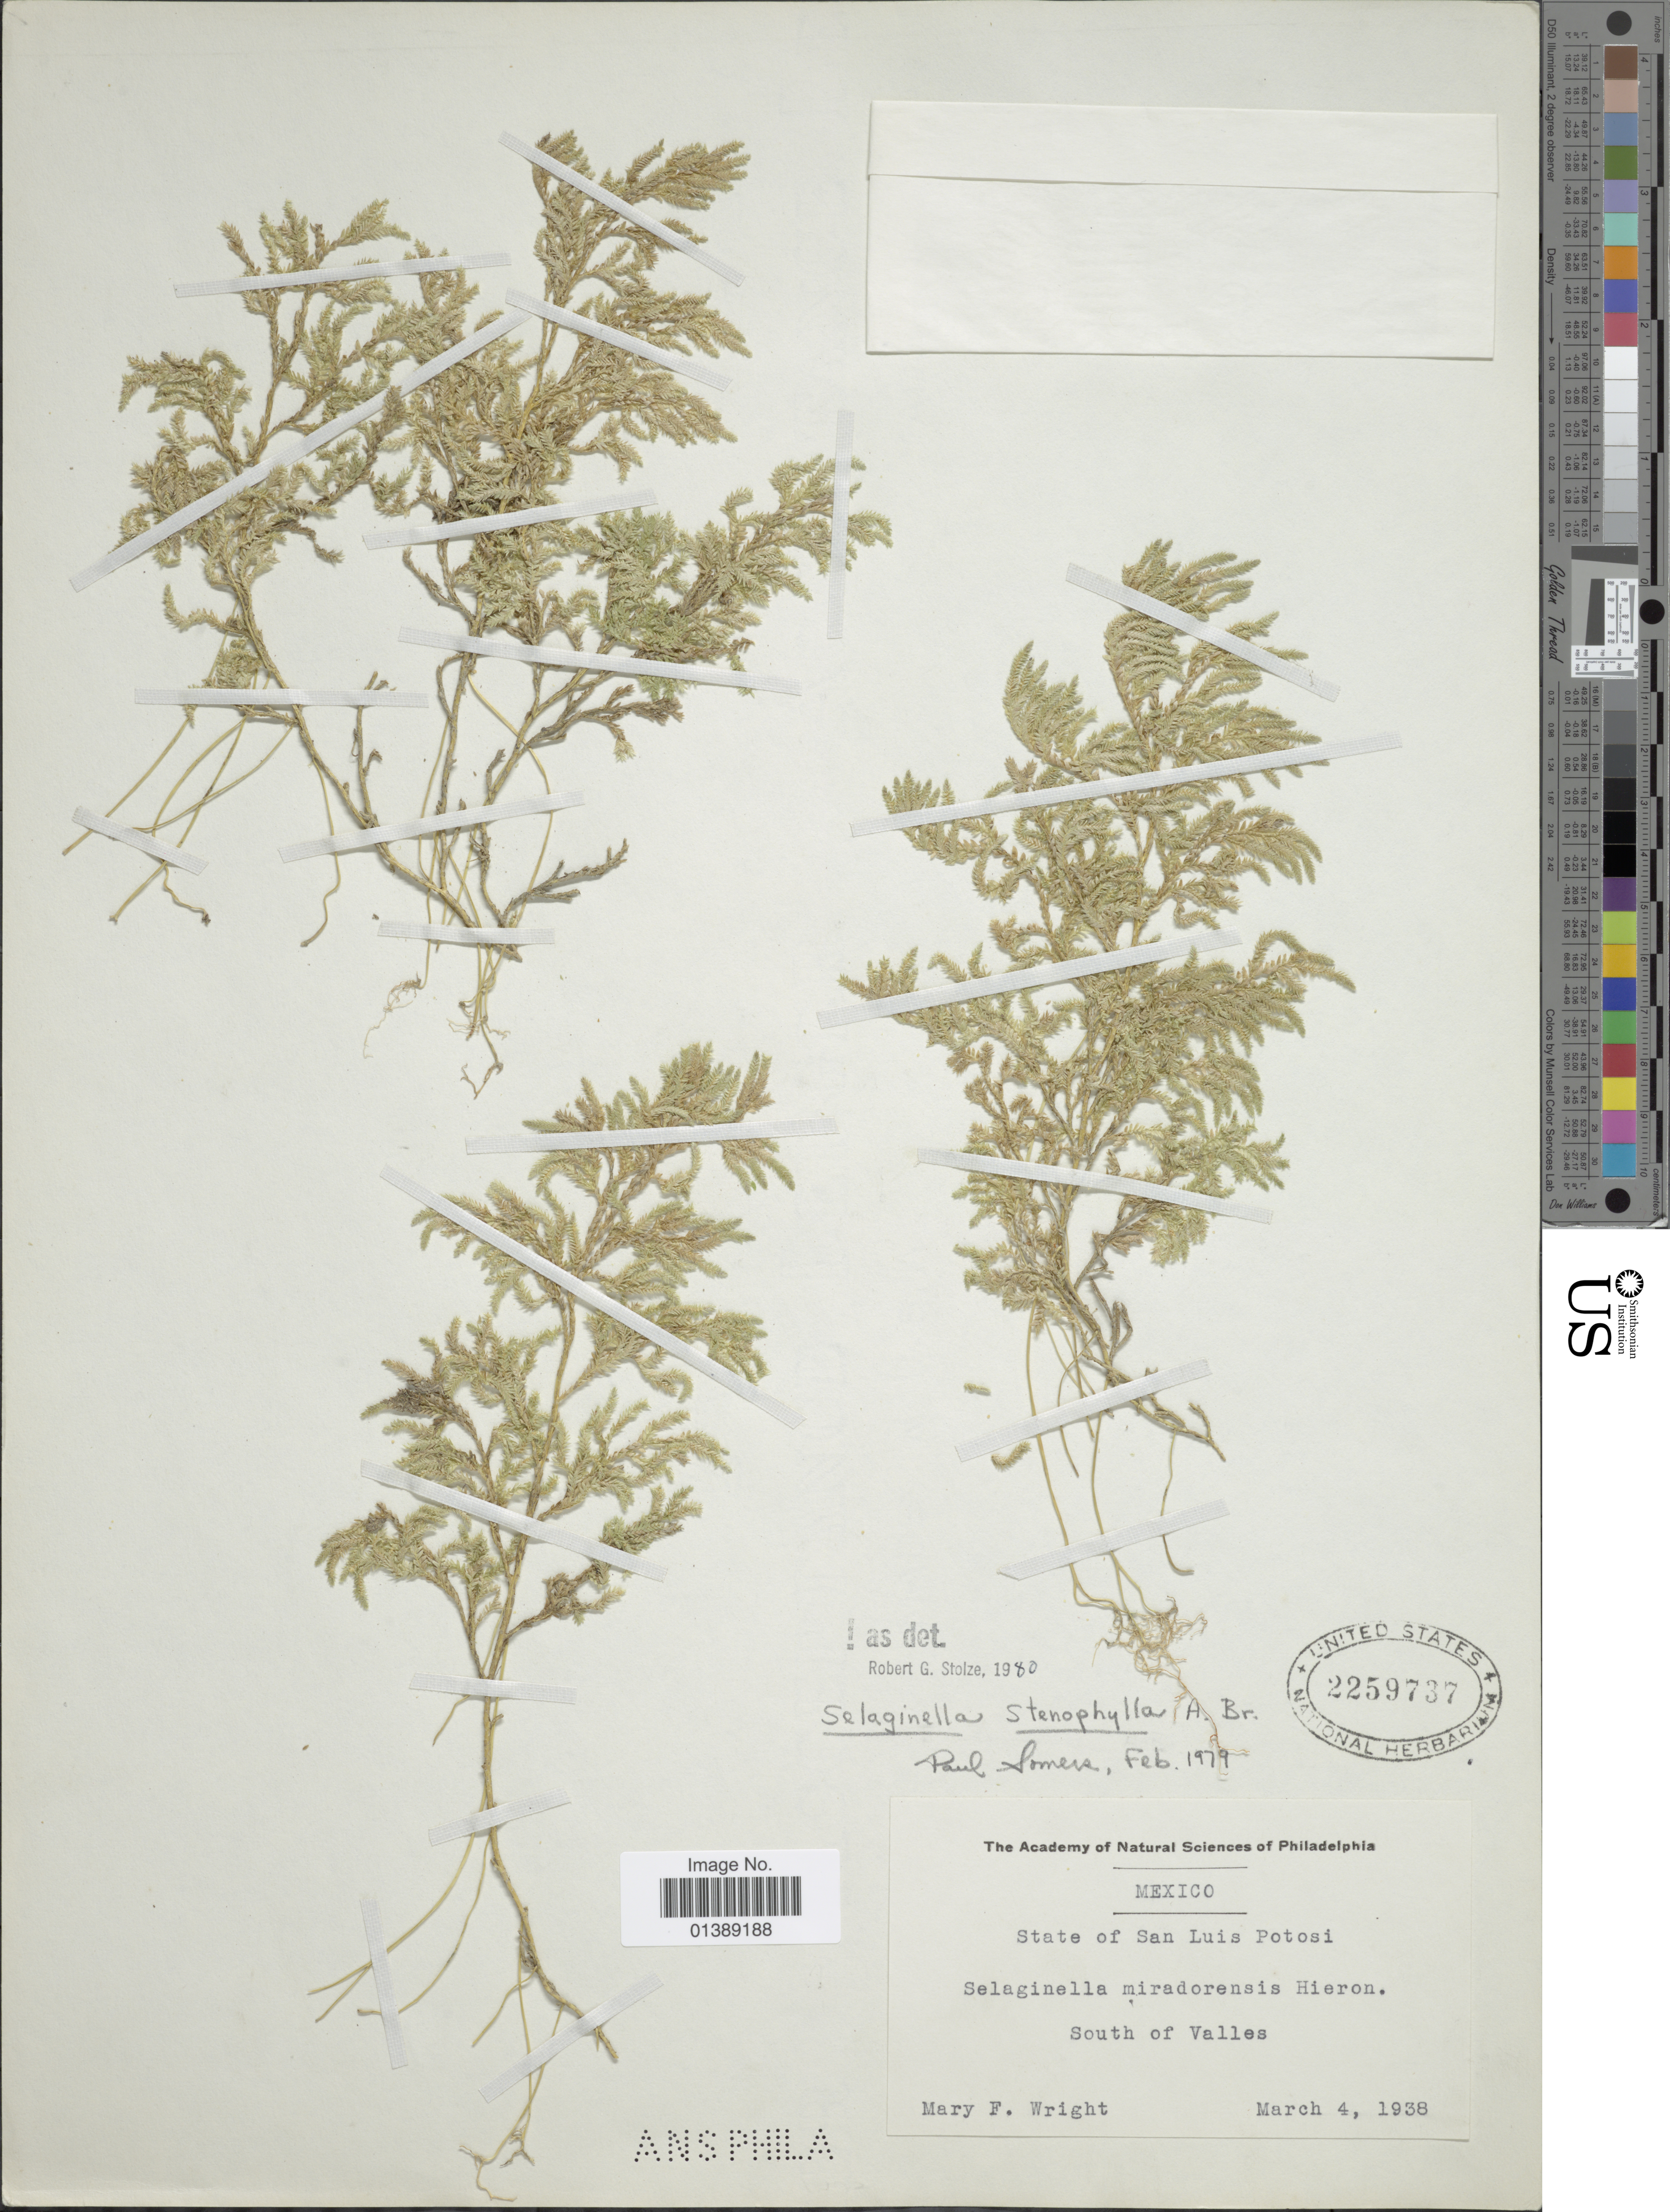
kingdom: Plantae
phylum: Tracheophyta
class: Lycopodiopsida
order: Selaginellales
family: Selaginellaceae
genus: Selaginella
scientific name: Selaginella stenophylla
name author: A. Braun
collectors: M. Wright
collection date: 1938-03-04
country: Mexico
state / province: San Luis Potosí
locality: South of Valles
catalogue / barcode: US 2259737